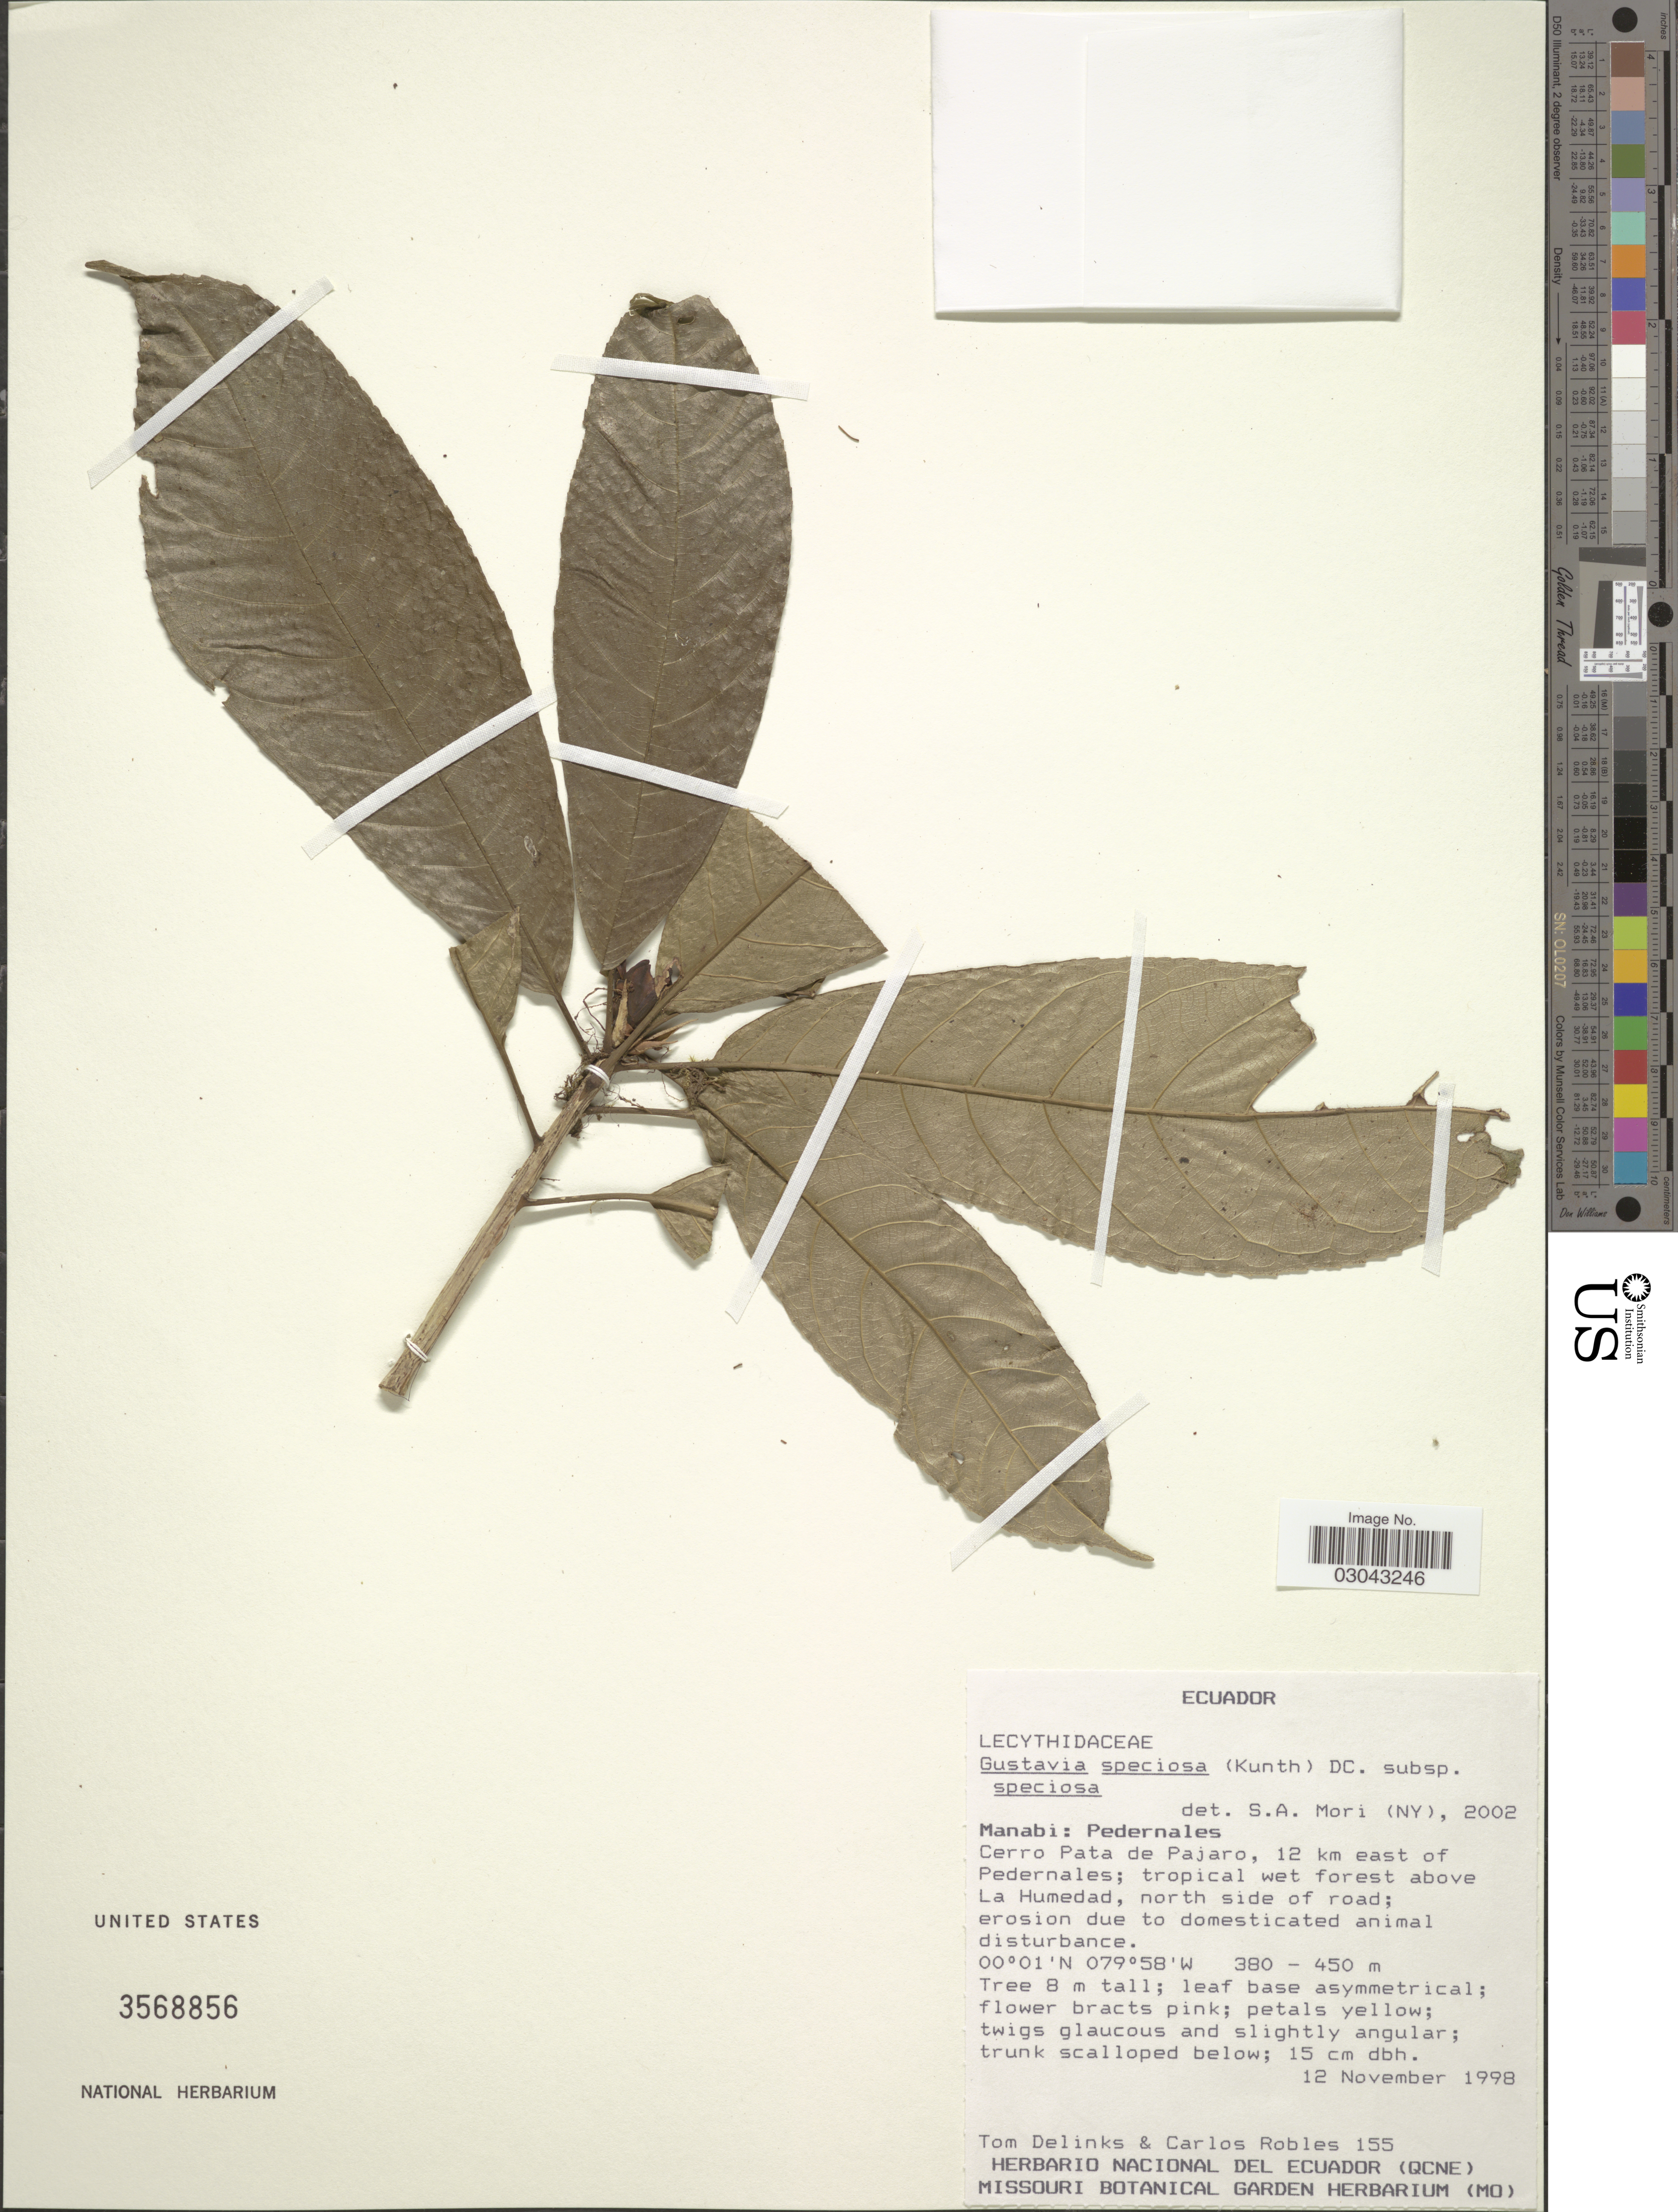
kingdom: Plantae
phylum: Tracheophyta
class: Magnoliopsida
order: Ericales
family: Lecythidaceae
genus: Gustavia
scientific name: Gustavia speciosa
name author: (Kunth) DC.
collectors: T. Delinks & C. Robles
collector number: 155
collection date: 1998-11-12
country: Ecuador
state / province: Manabí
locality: Pedernales, Cerro Pata de Pajaro, 12 km east of Pedernales; tropical wet forest above La Humedad, north side of road.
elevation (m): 380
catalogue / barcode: US 2568856